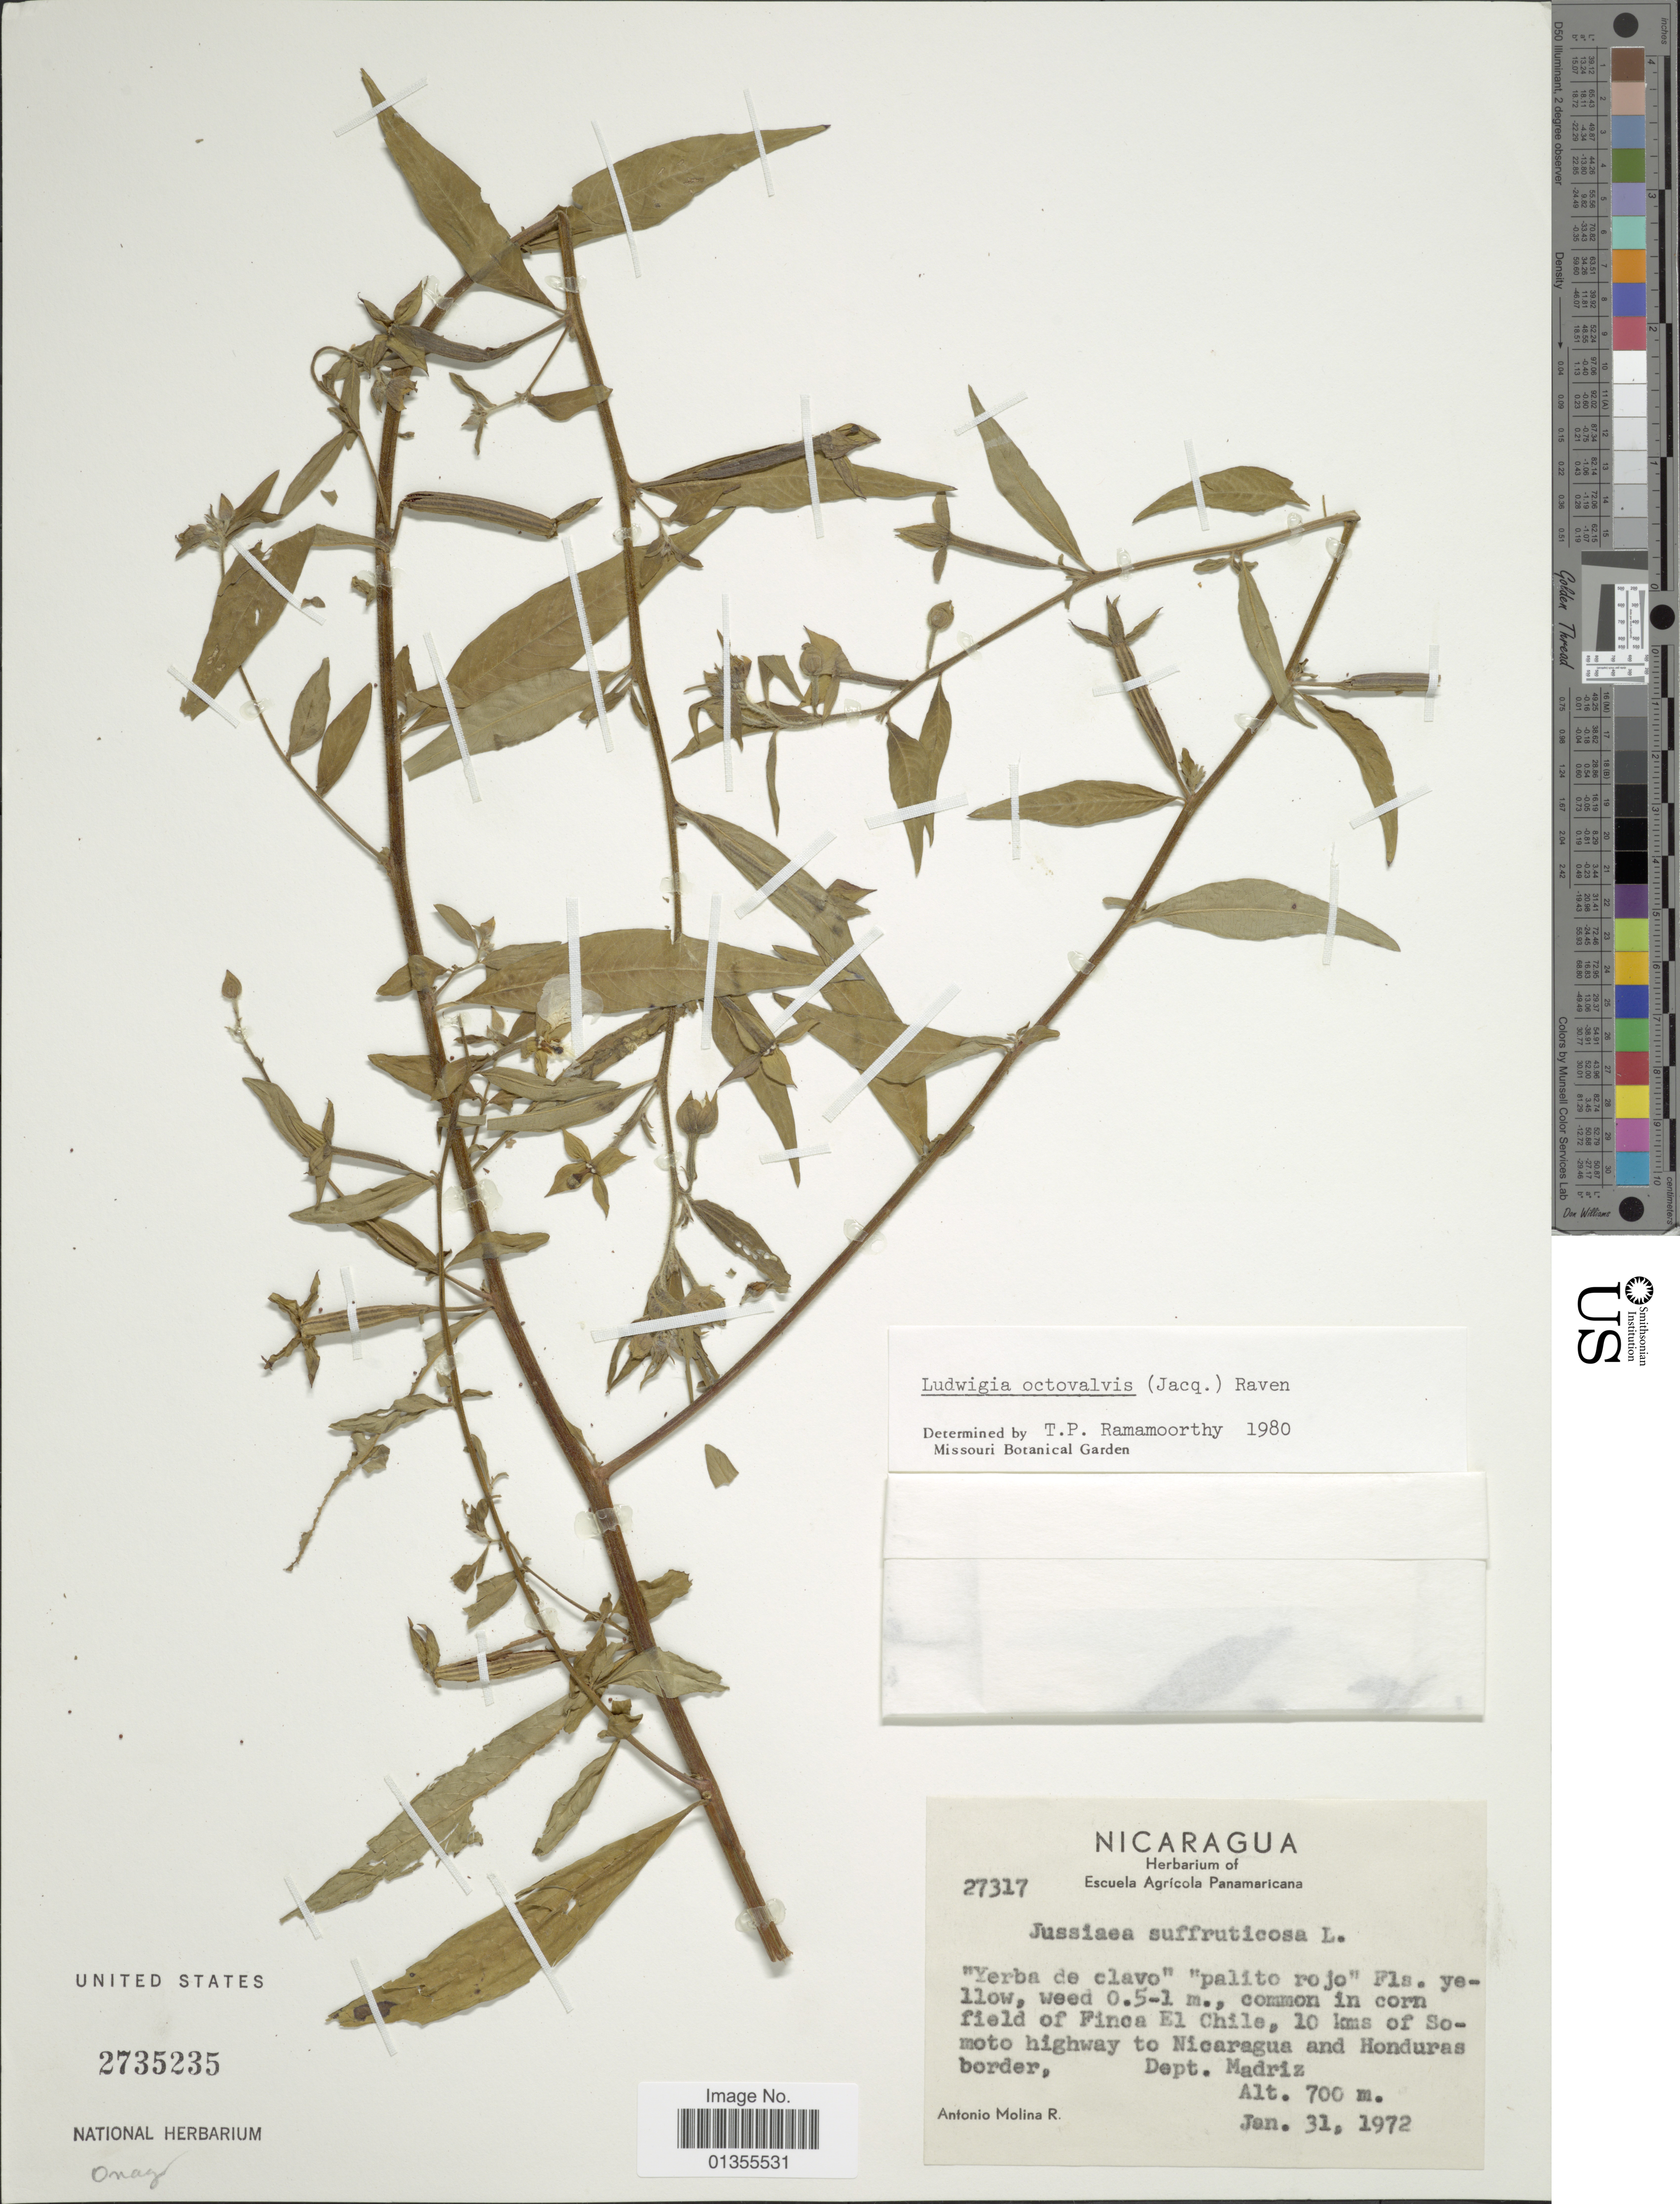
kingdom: Plantae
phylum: Tracheophyta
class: Magnoliopsida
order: Myrtales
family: Onagraceae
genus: Ludwigia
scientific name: Ludwigia octovalvis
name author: (Jacq.) P.H. Raven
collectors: A. Molina R.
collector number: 27317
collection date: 1972-01-31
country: Nicaragua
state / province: Madriz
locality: Common in corn field of Finca El Chile, 10 kms of Somoto highway to Nicaragua and Honduras border, Dept. Madriz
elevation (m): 700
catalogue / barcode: US 2735235